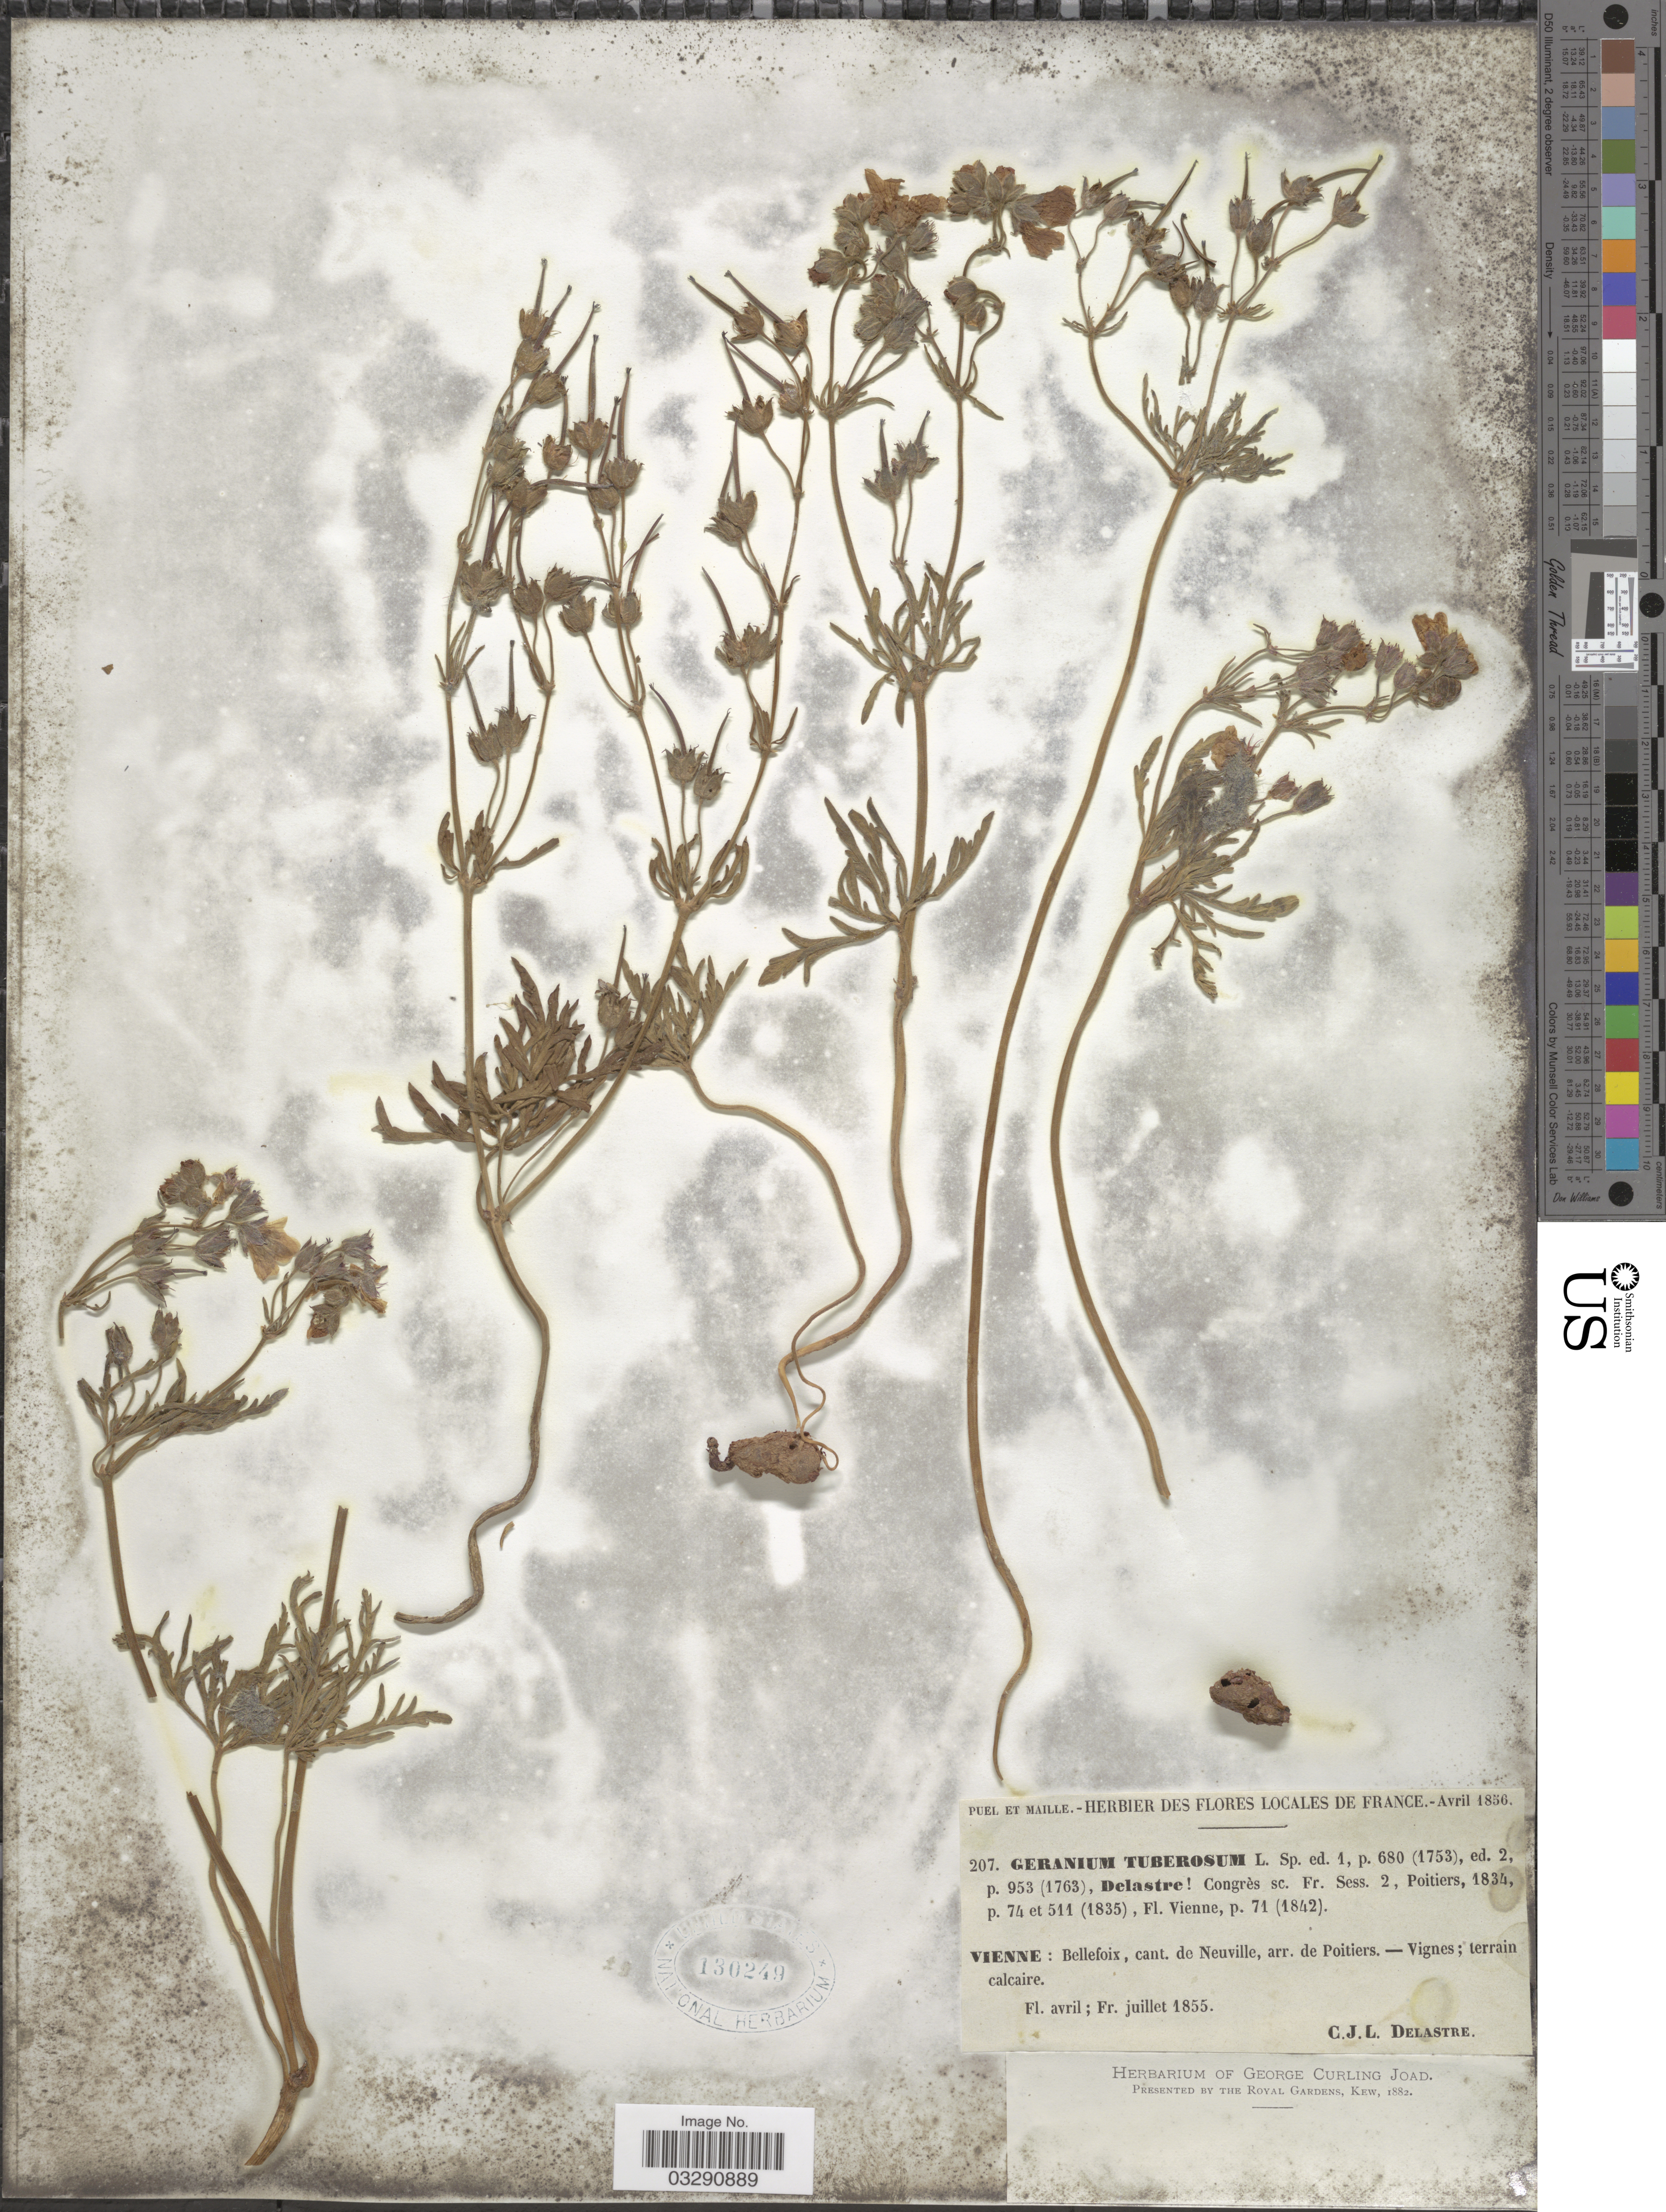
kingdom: Plantae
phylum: Tracheophyta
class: Magnoliopsida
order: Geraniales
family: Geraniaceae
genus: Geranium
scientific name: Geranium tuberosum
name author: L.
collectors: C. Delastre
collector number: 207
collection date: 1855-07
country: France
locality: Vienne: Bellefoix, cant. de Neuville, arr. de Poitiers - Vignes.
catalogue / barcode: US 130249